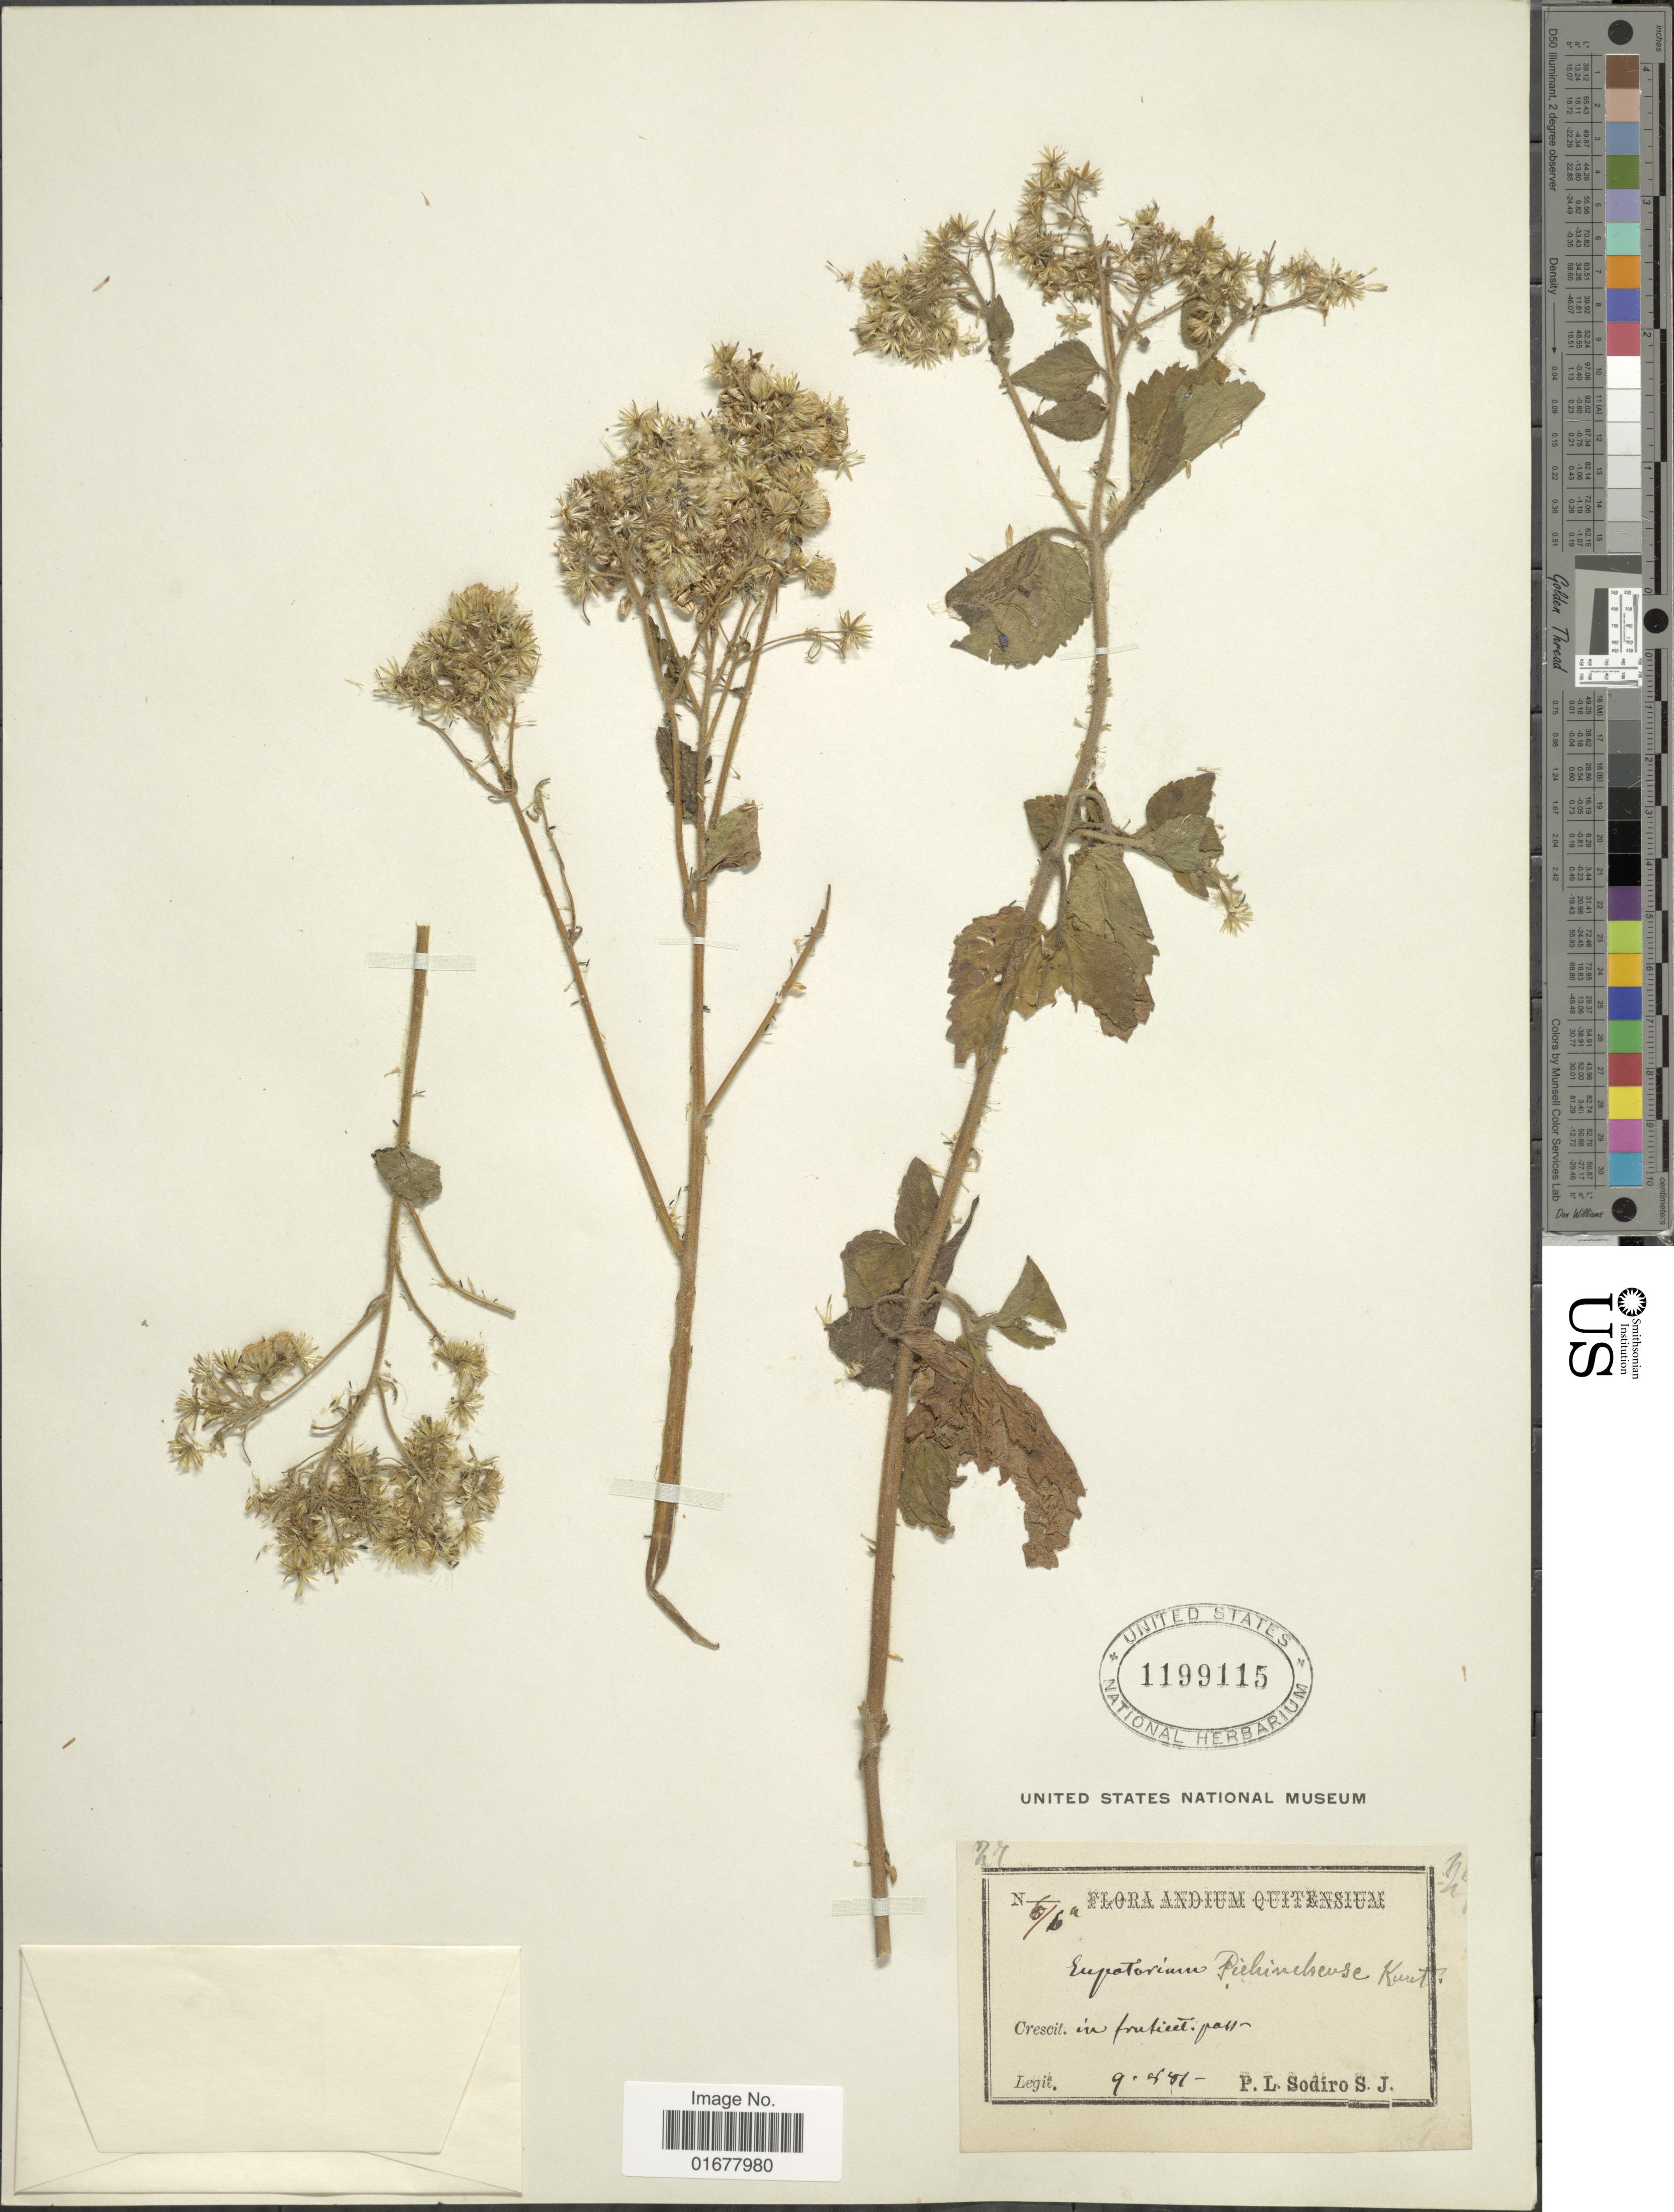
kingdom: Plantae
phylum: Tracheophyta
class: Magnoliopsida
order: Asterales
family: Asteraceae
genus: Ageratina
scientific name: Ageratina pichinchensis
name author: (Kunth) R.M. King & H. Rob.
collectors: P. Sodiro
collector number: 27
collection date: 1881-09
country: Ecuador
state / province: Pichincha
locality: Crescit in fruticet passn [interpreted]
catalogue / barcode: US 1199115